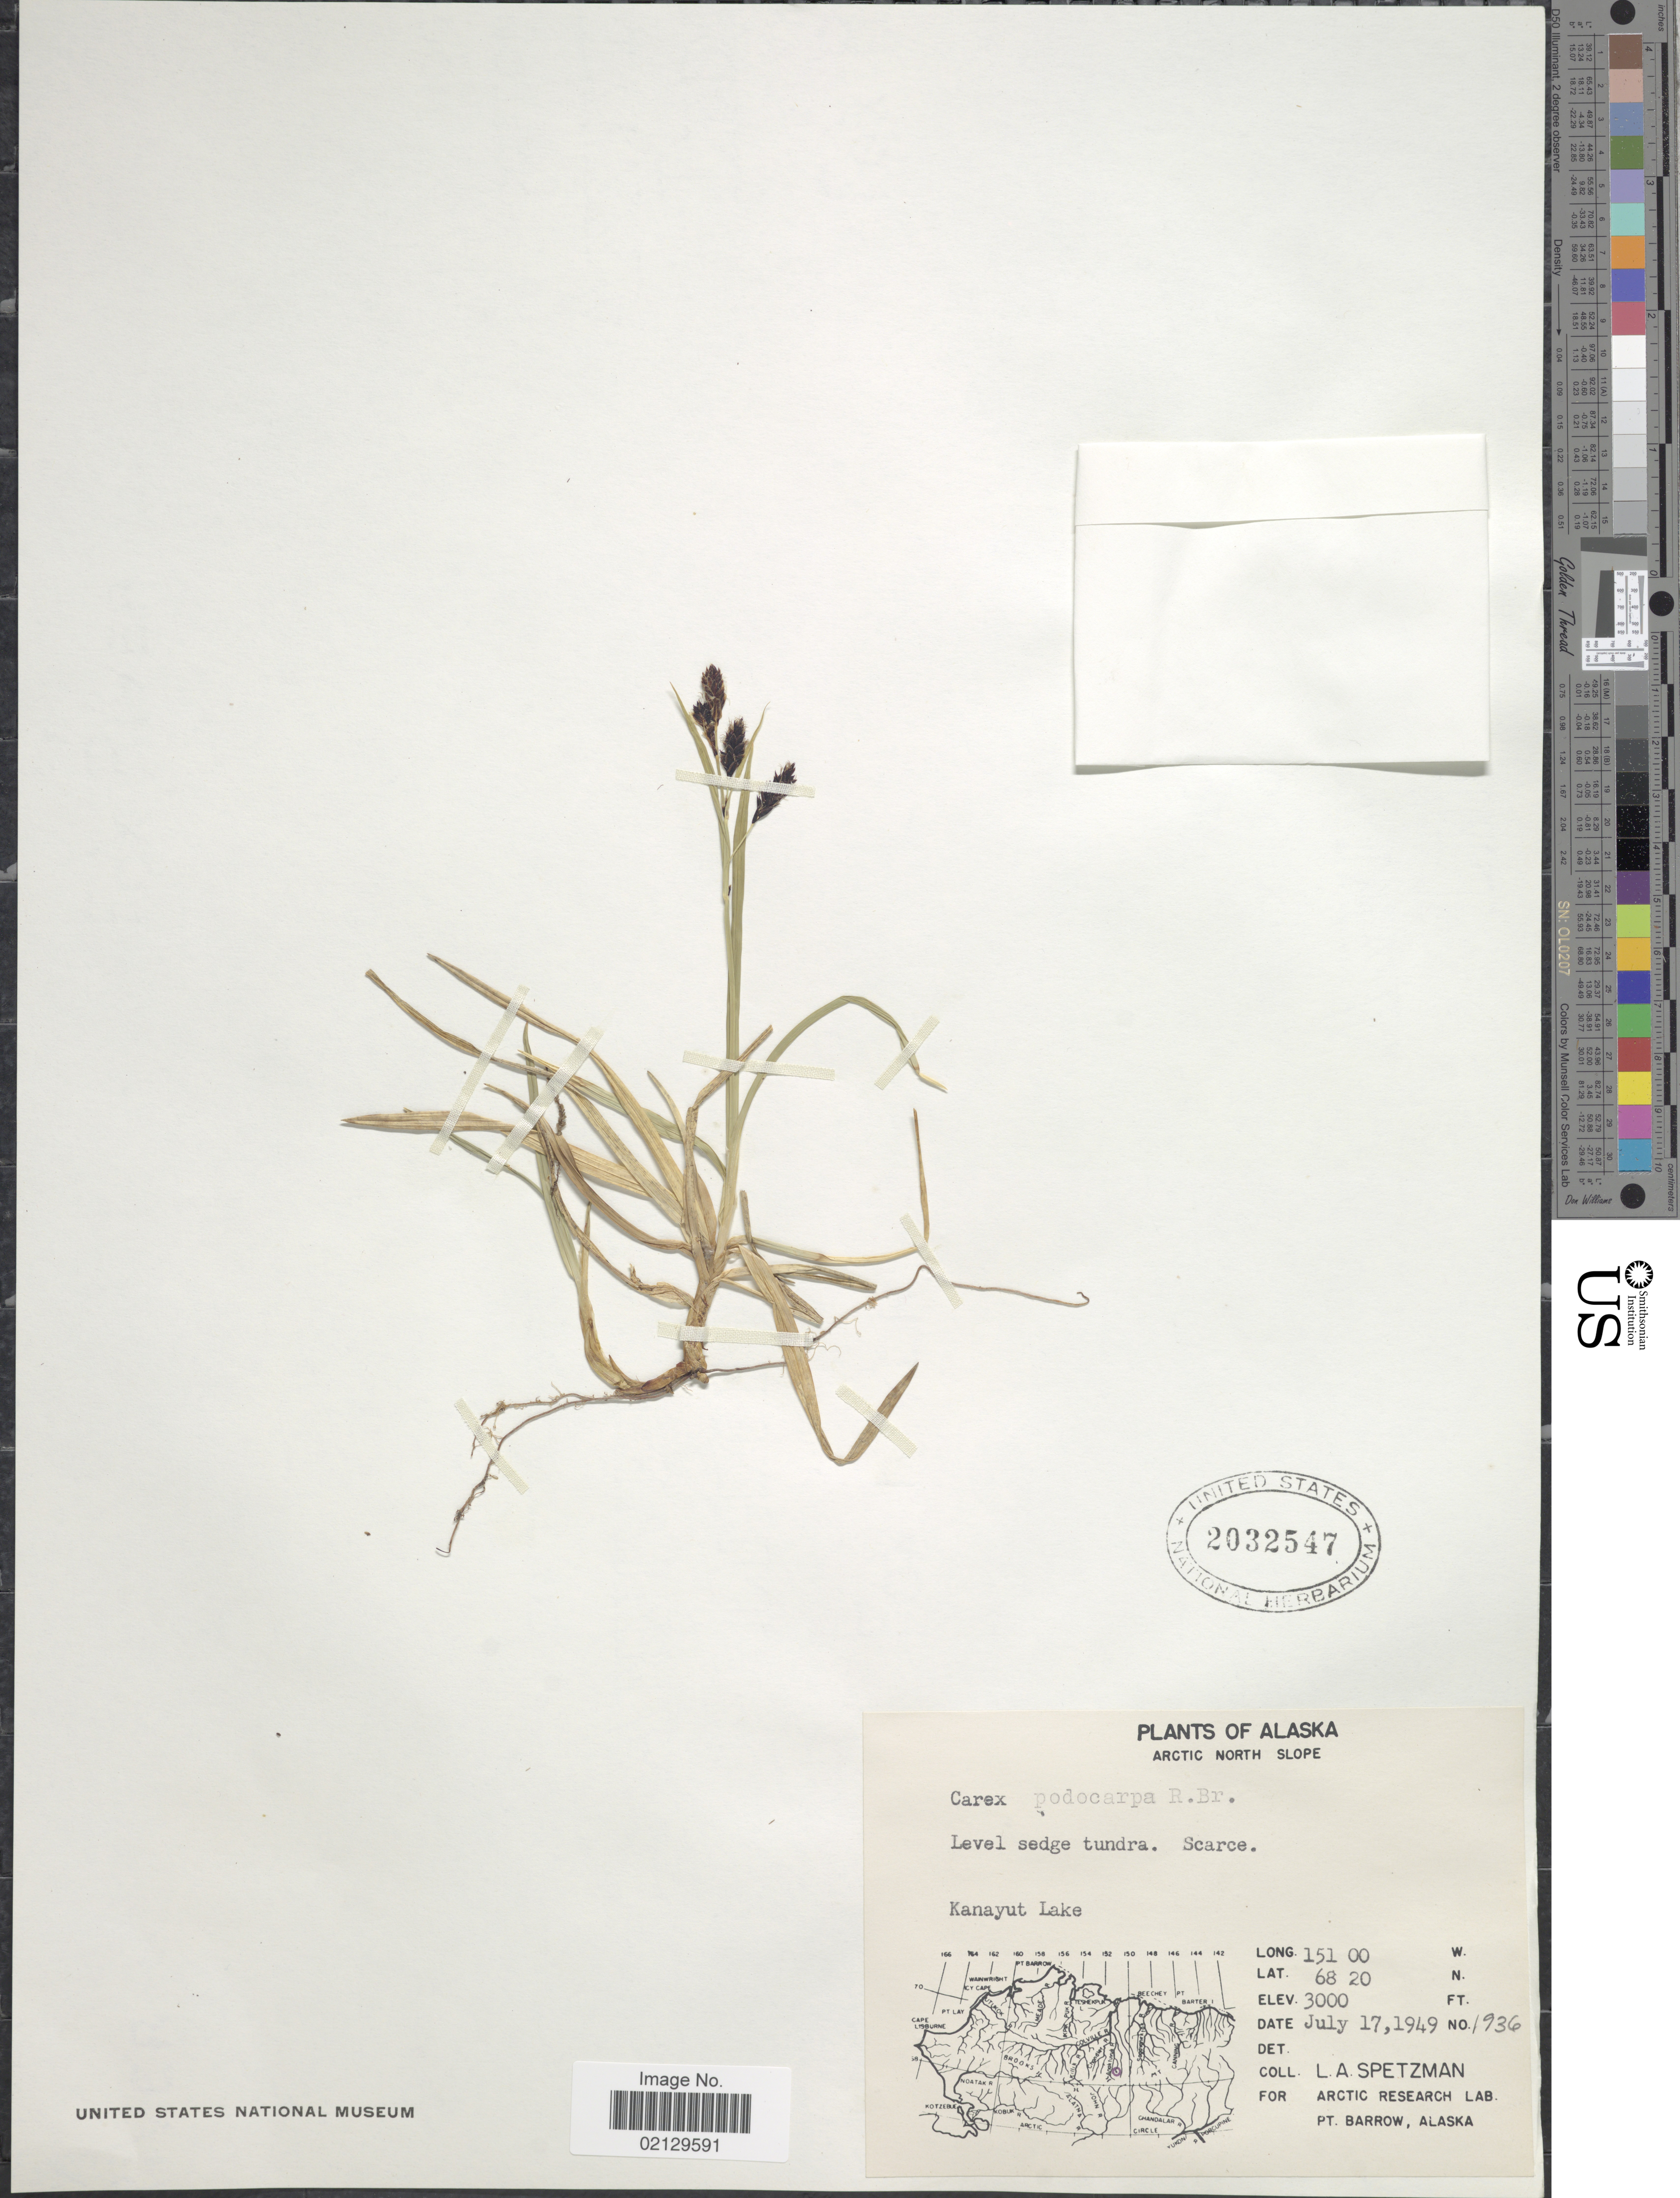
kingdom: Plantae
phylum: Tracheophyta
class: Liliopsida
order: Poales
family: Cyperaceae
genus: Carex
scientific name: Carex podocarpa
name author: R. Br.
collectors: L. Spetzman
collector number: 1936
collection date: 1949-07-17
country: United States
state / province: Alaska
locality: Alaska, Arctic North Slope. Level sedge tundra. Kanayut Lake.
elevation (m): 914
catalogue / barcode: US 2032547